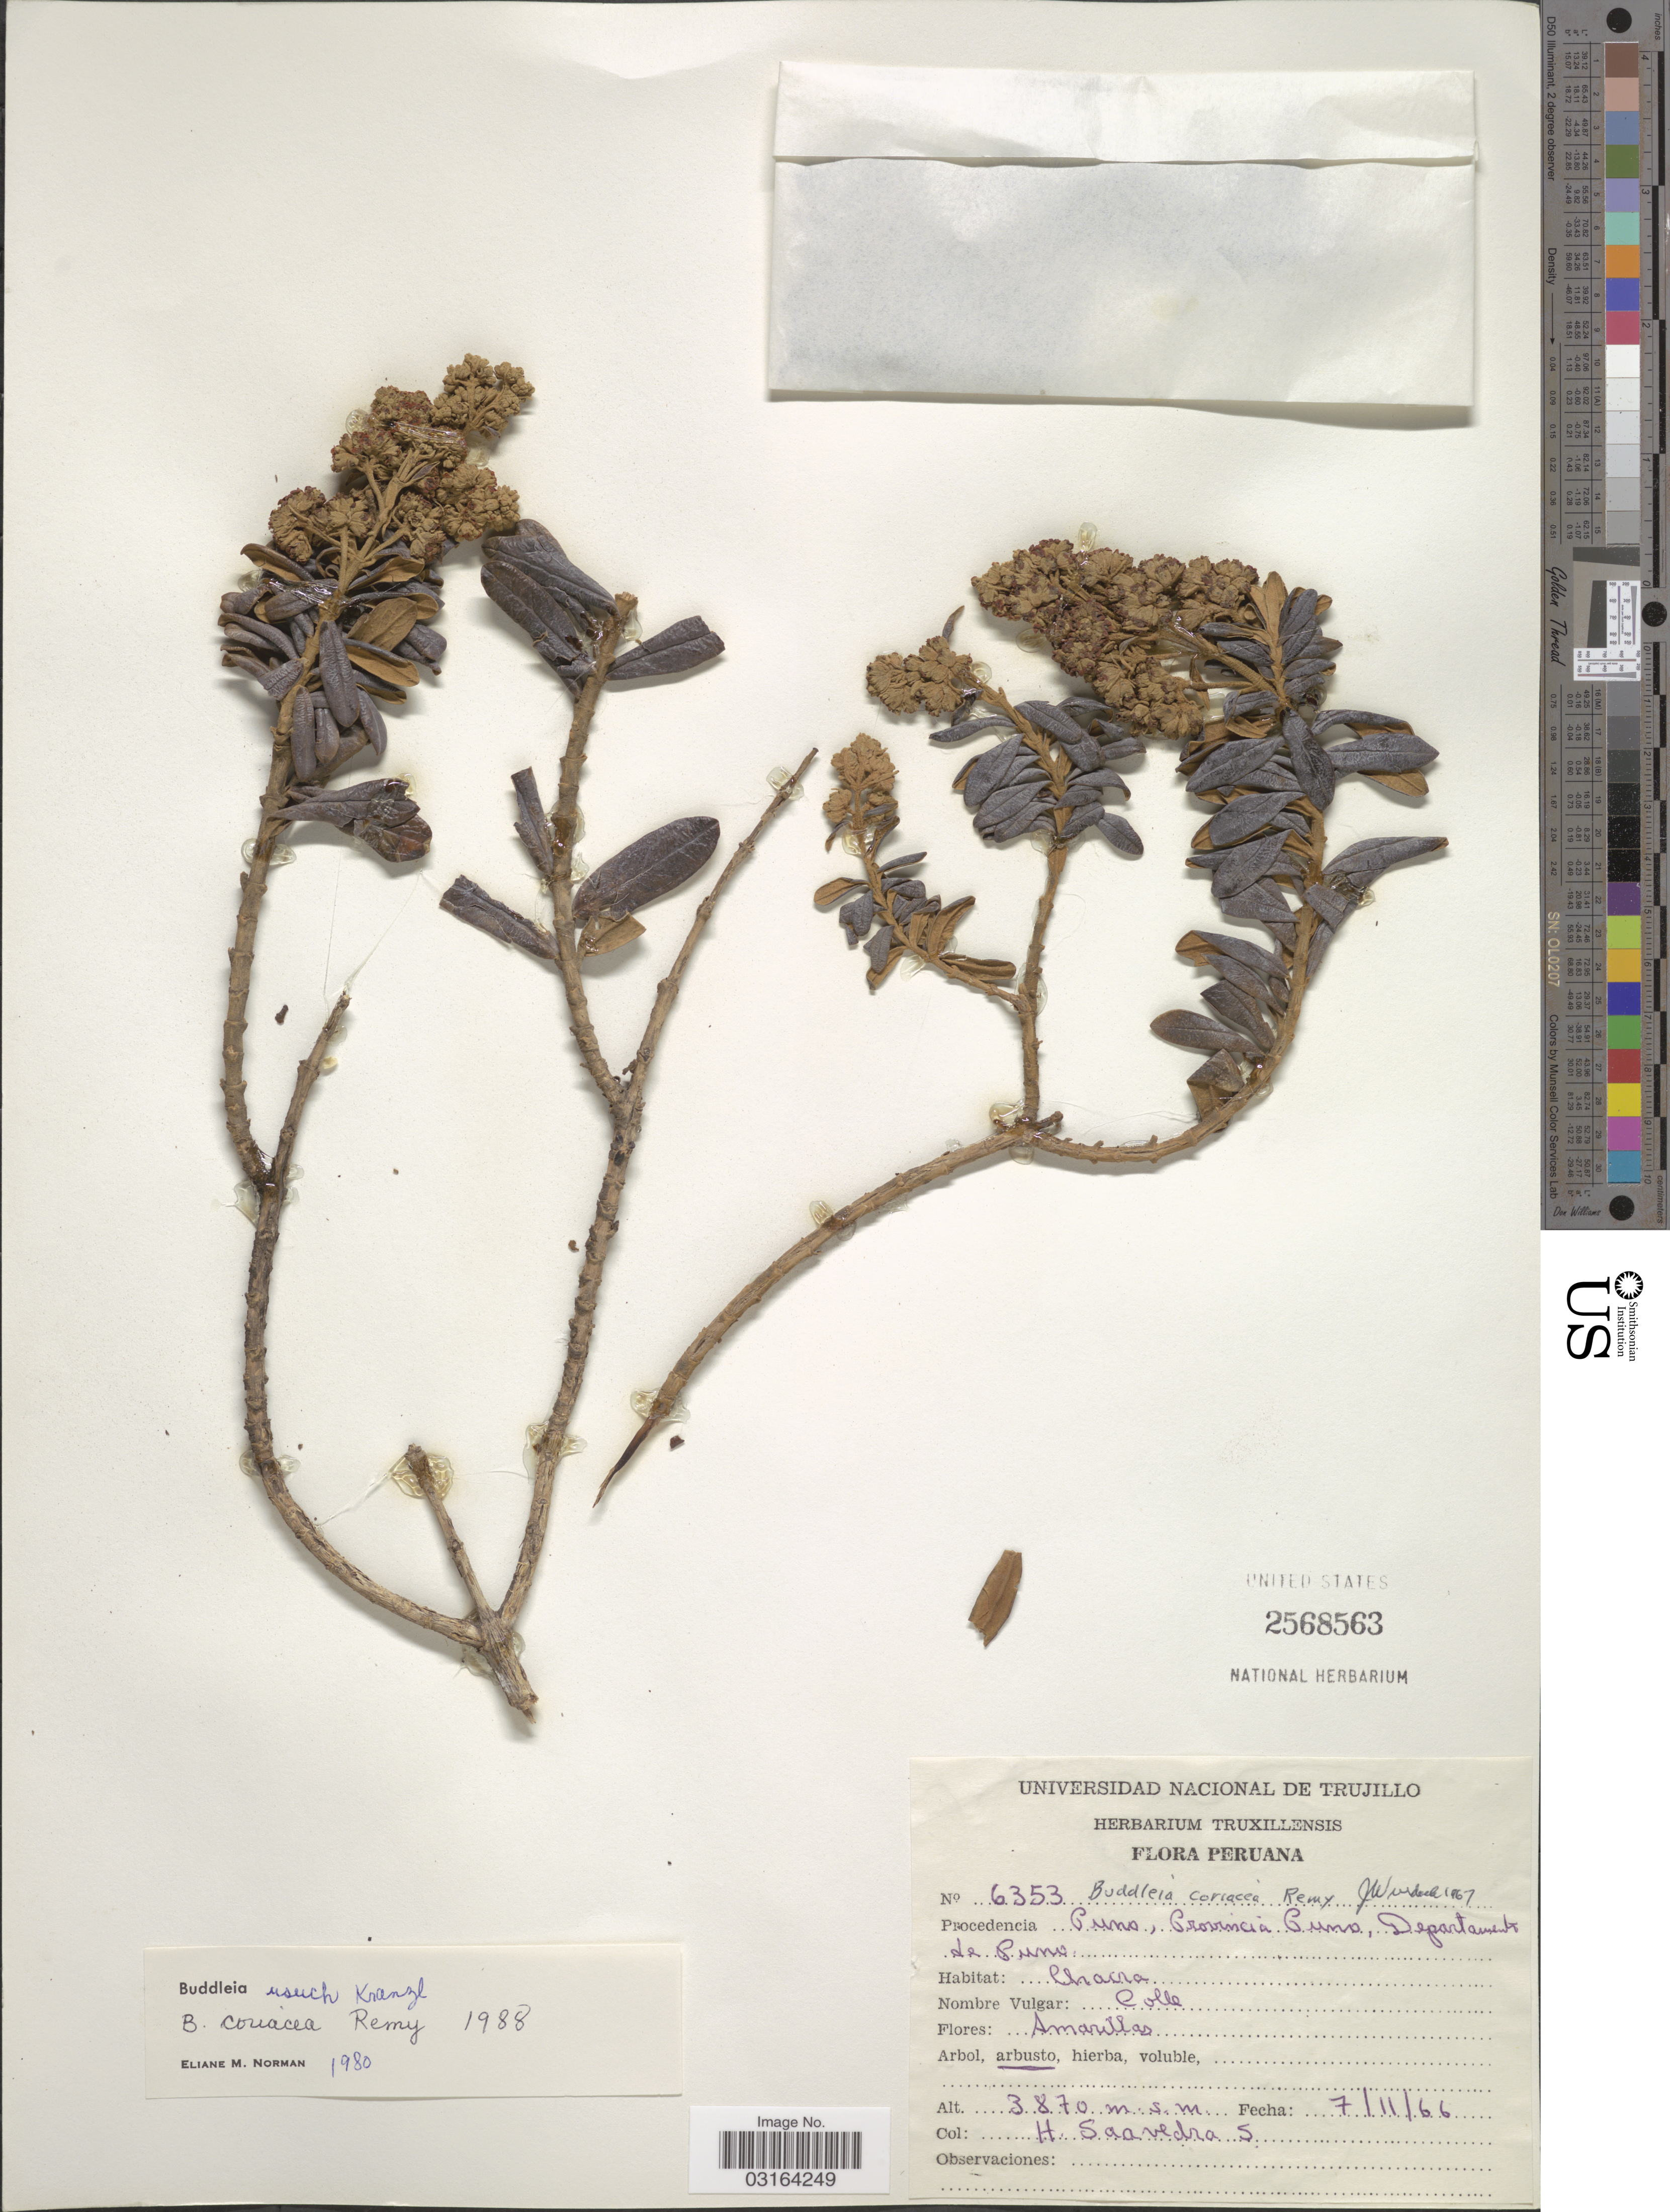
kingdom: Plantae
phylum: Tracheophyta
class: Magnoliopsida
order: Lamiales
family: Scrophulariaceae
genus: Buddleja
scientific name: Buddleja coriacea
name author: Remy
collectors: H. Saavedra S.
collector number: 6353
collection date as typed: Transcribed d/m/y: 7/11/66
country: Peru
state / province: Puno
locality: Procedencia Puno, Provincia Puno, Departamento de Puno, Chacra.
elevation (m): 3870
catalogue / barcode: US 2568563